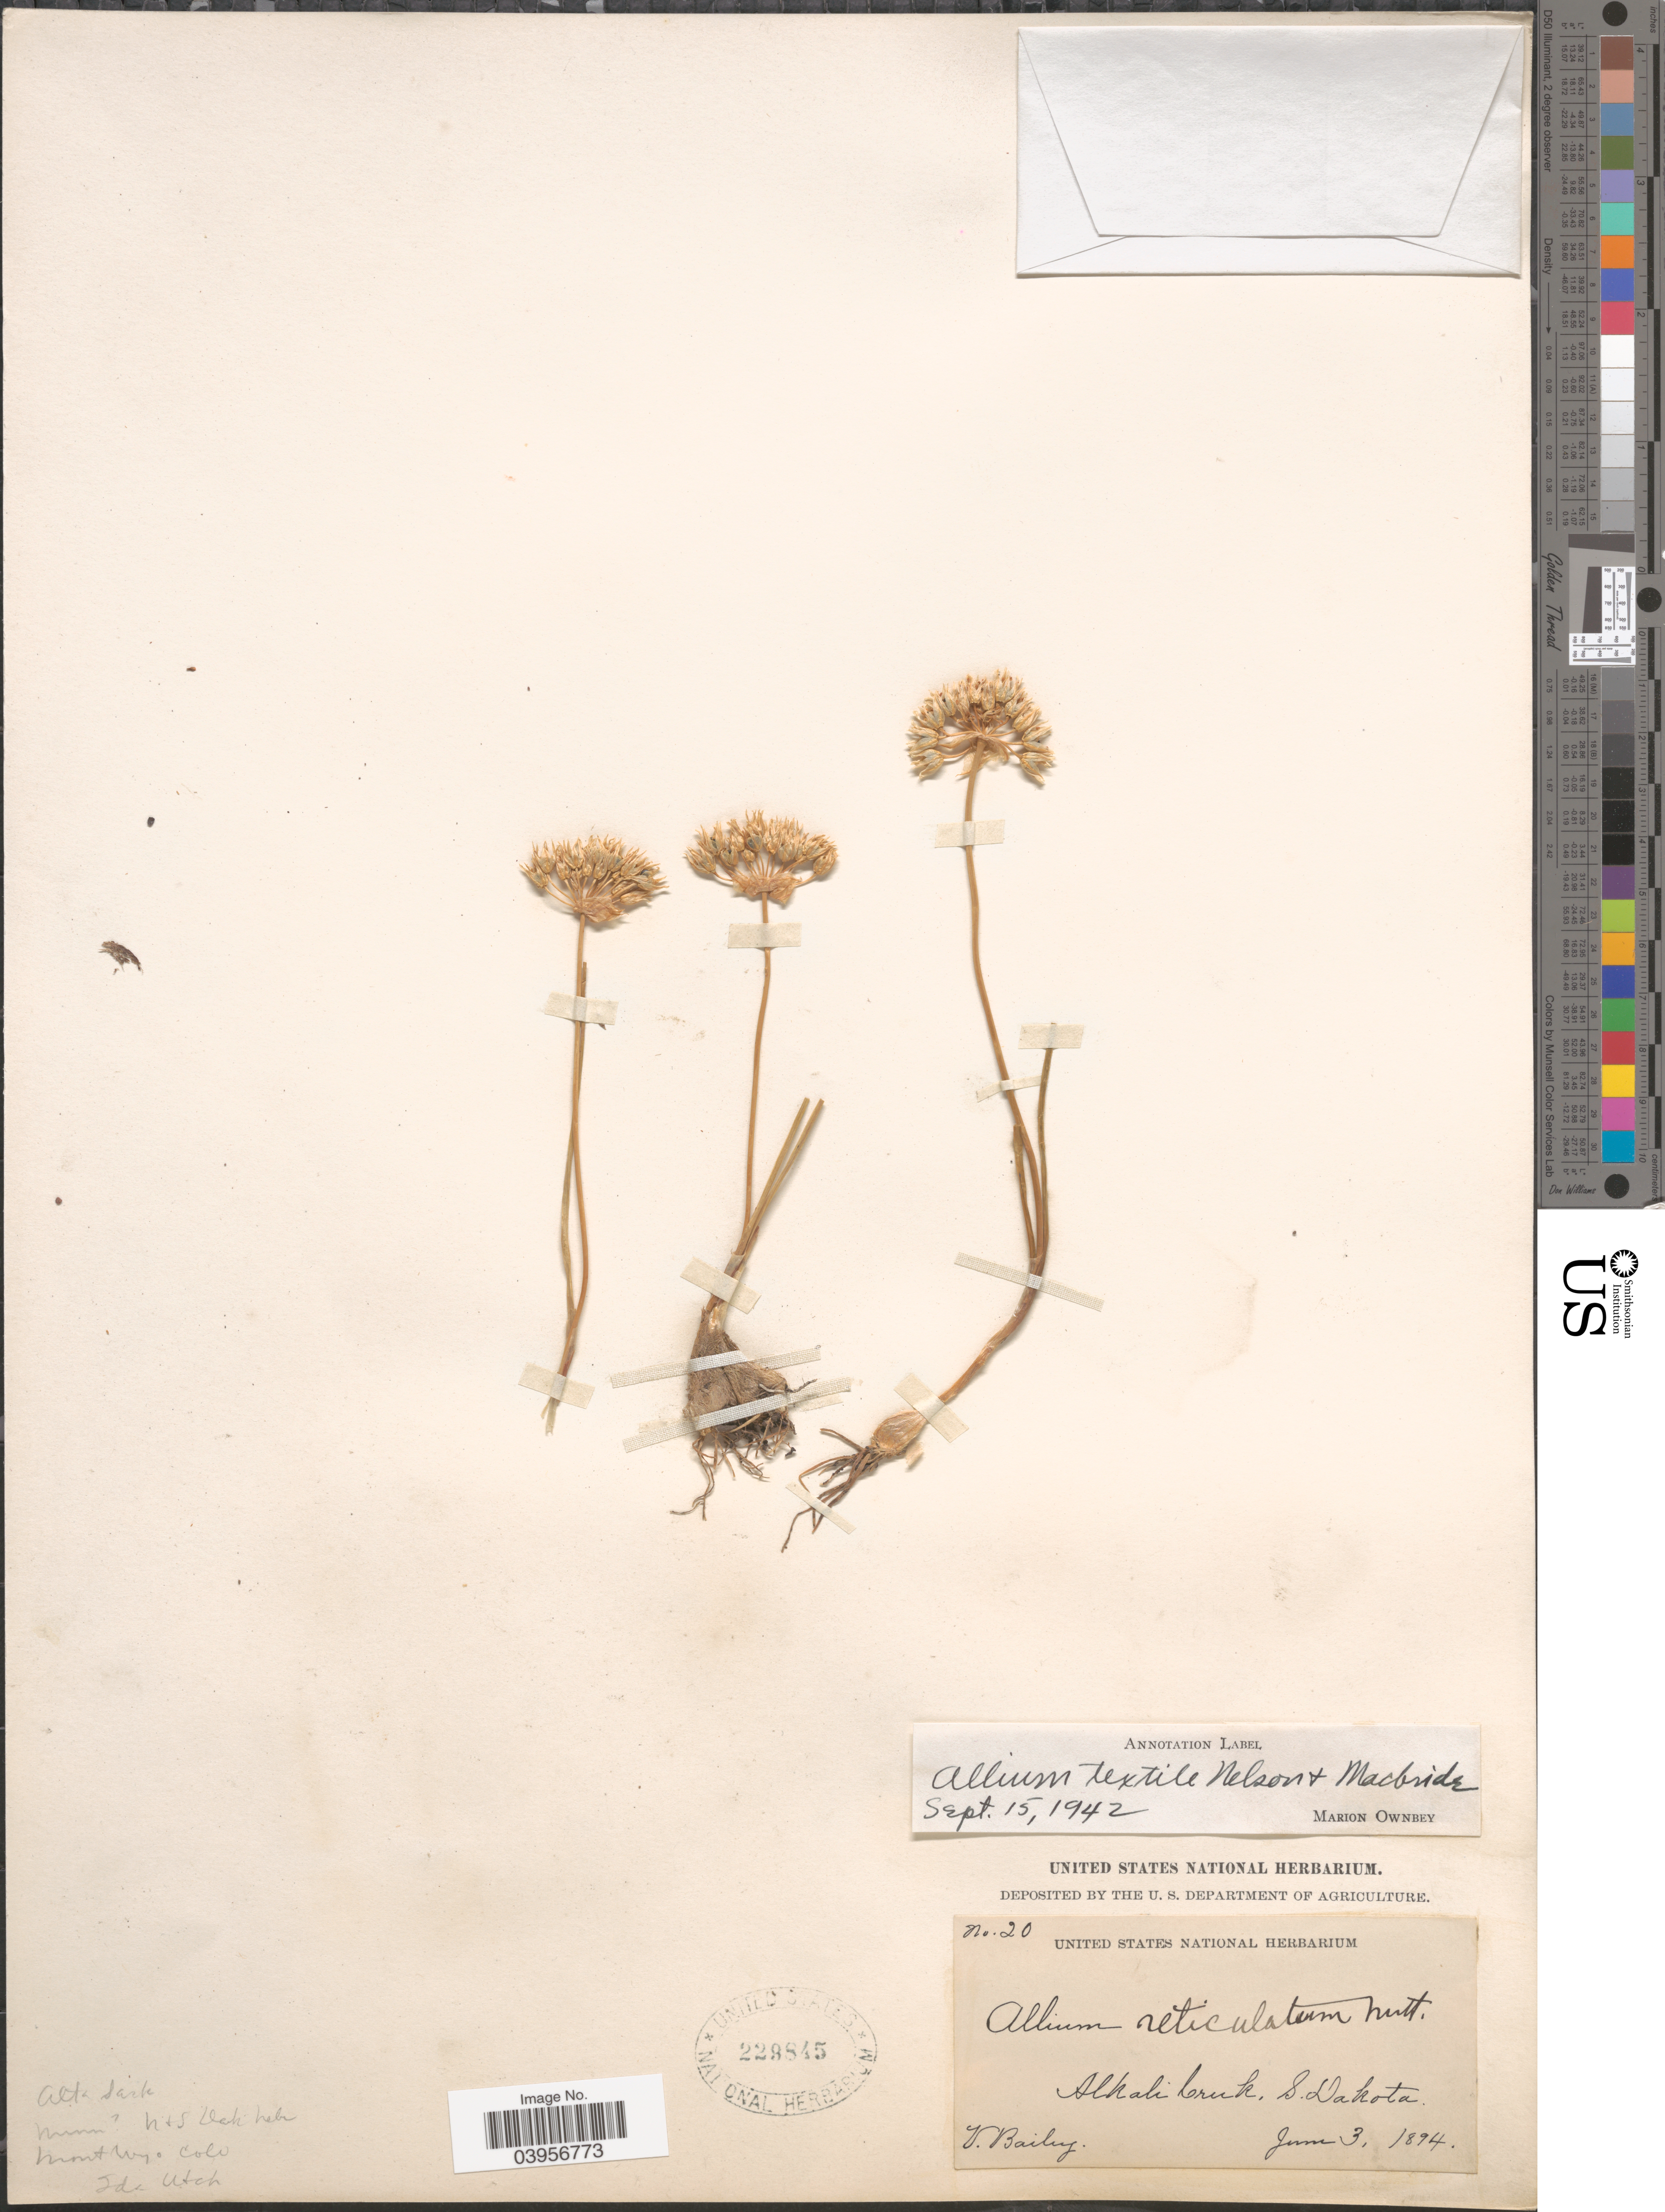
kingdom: Plantae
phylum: Tracheophyta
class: Liliopsida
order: Asparagales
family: Amaryllidaceae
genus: Allium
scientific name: Allium textile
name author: A. Nelson & J.F. Macbr.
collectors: V. L. Bailey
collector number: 20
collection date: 1894-06-03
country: United States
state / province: South Dakota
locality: Alkali Creek.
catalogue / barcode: US 229845